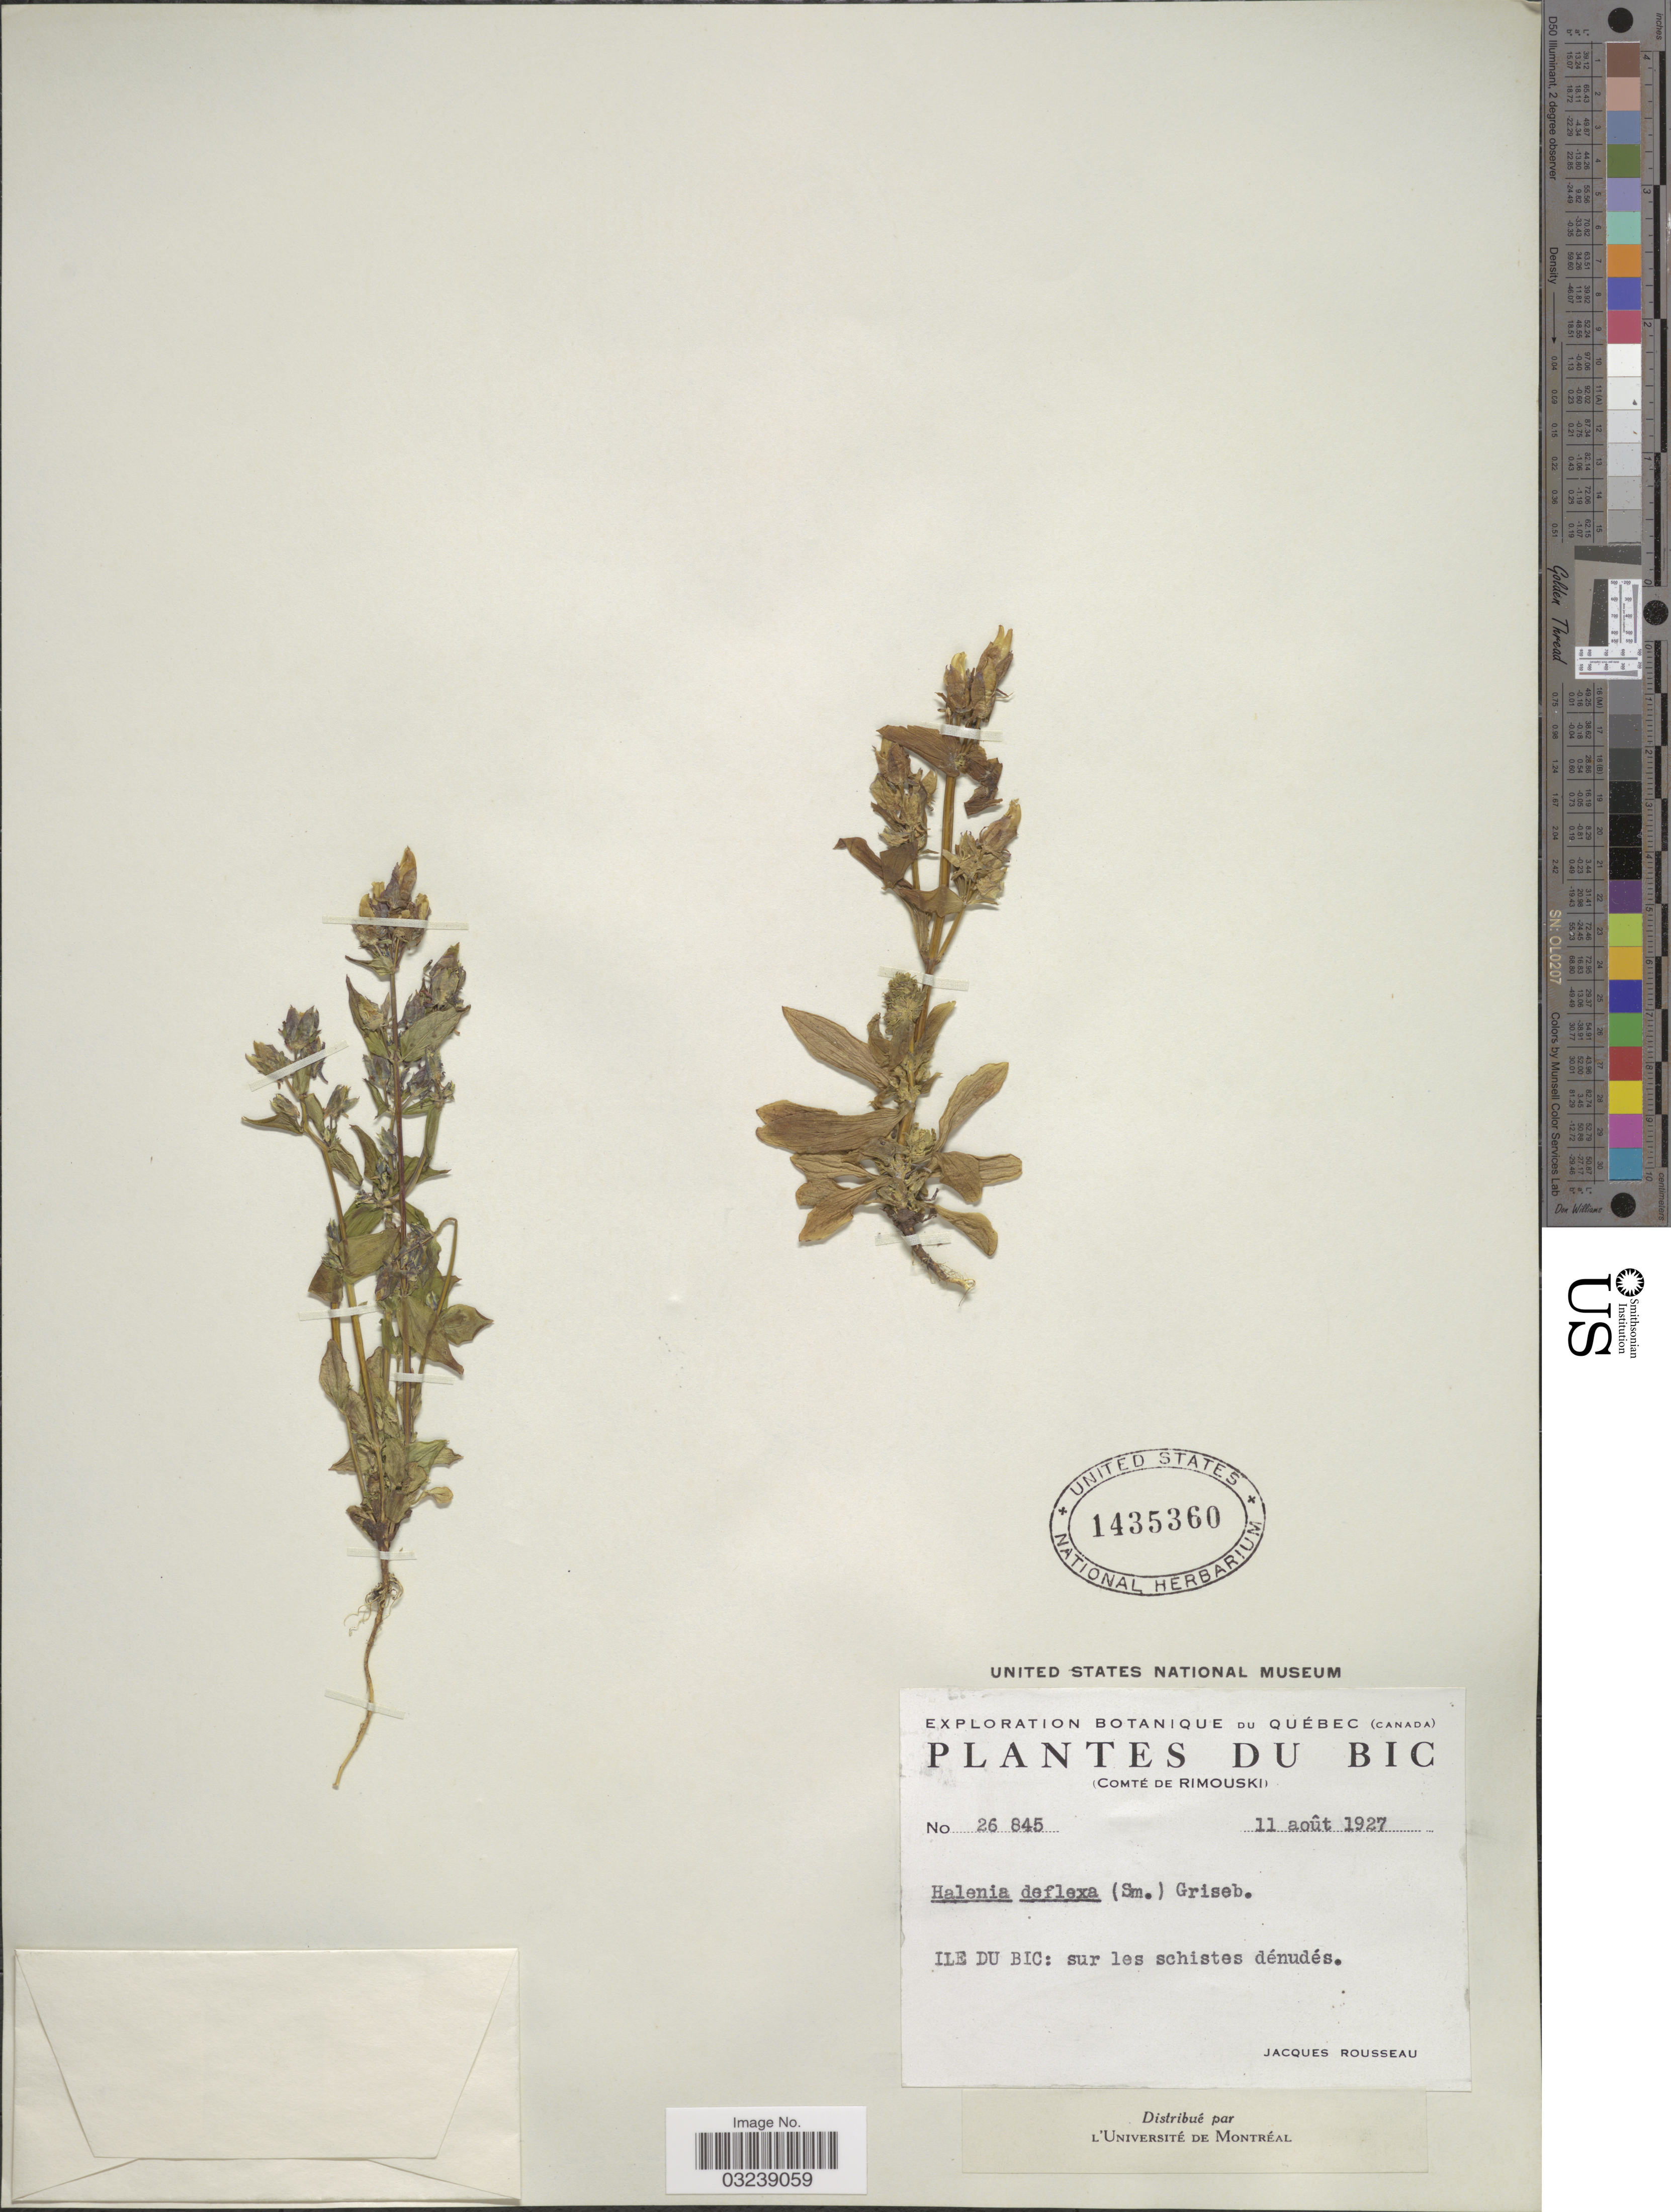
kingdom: Plantae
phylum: Tracheophyta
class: Magnoliopsida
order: Gentianales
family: Gentianaceae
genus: Halenia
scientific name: Halenia deflexa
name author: (Sm.) Griseb.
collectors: J. Rousseau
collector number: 26845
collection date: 1927-08-11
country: Canada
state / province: Quebec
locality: Bic. (Comté de Rimouski). Ile du Bic.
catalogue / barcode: US 1435360